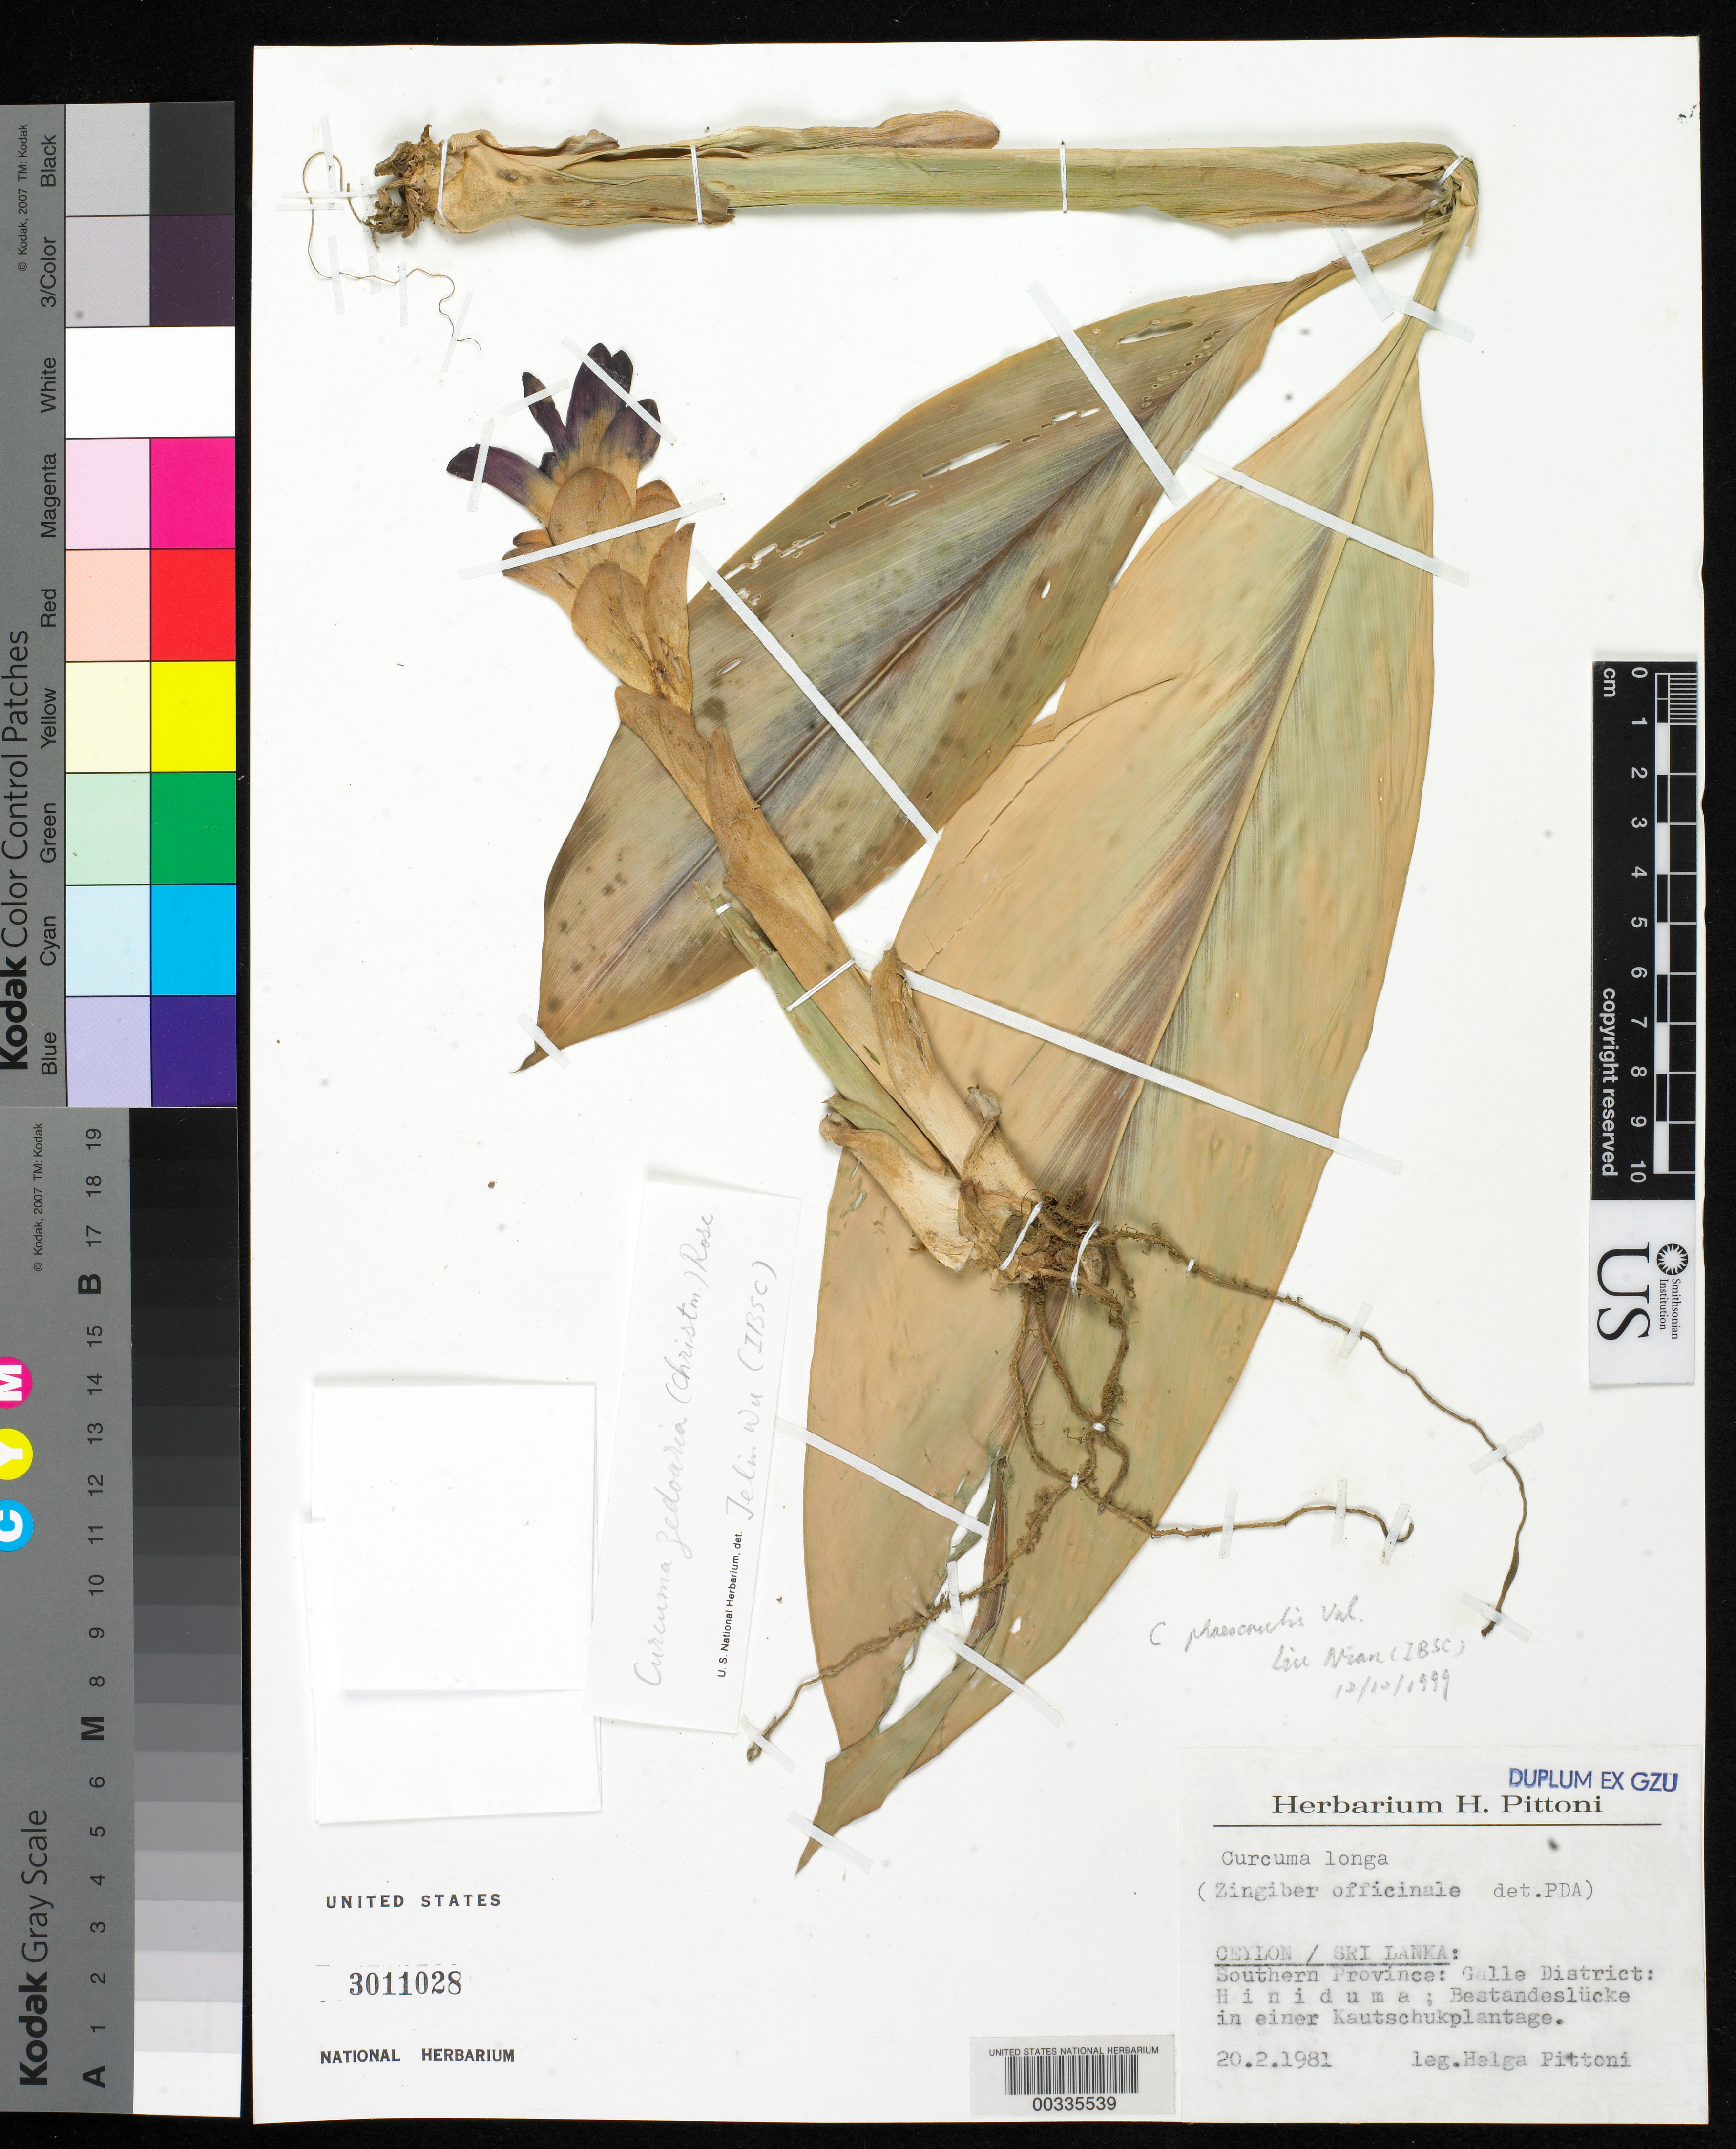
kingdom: Plantae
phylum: Tracheophyta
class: Liliopsida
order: Zingiberales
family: Zingiberaceae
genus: Curcuma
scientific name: Curcuma parviflora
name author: Wall.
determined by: Wu, Te-Ling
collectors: H. Pittoni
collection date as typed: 20 Feb 1981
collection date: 1981-02-20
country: Sri Lanka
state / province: Southern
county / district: Galle Dist.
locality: Hiniduma, bestandeslucke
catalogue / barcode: US 3011028